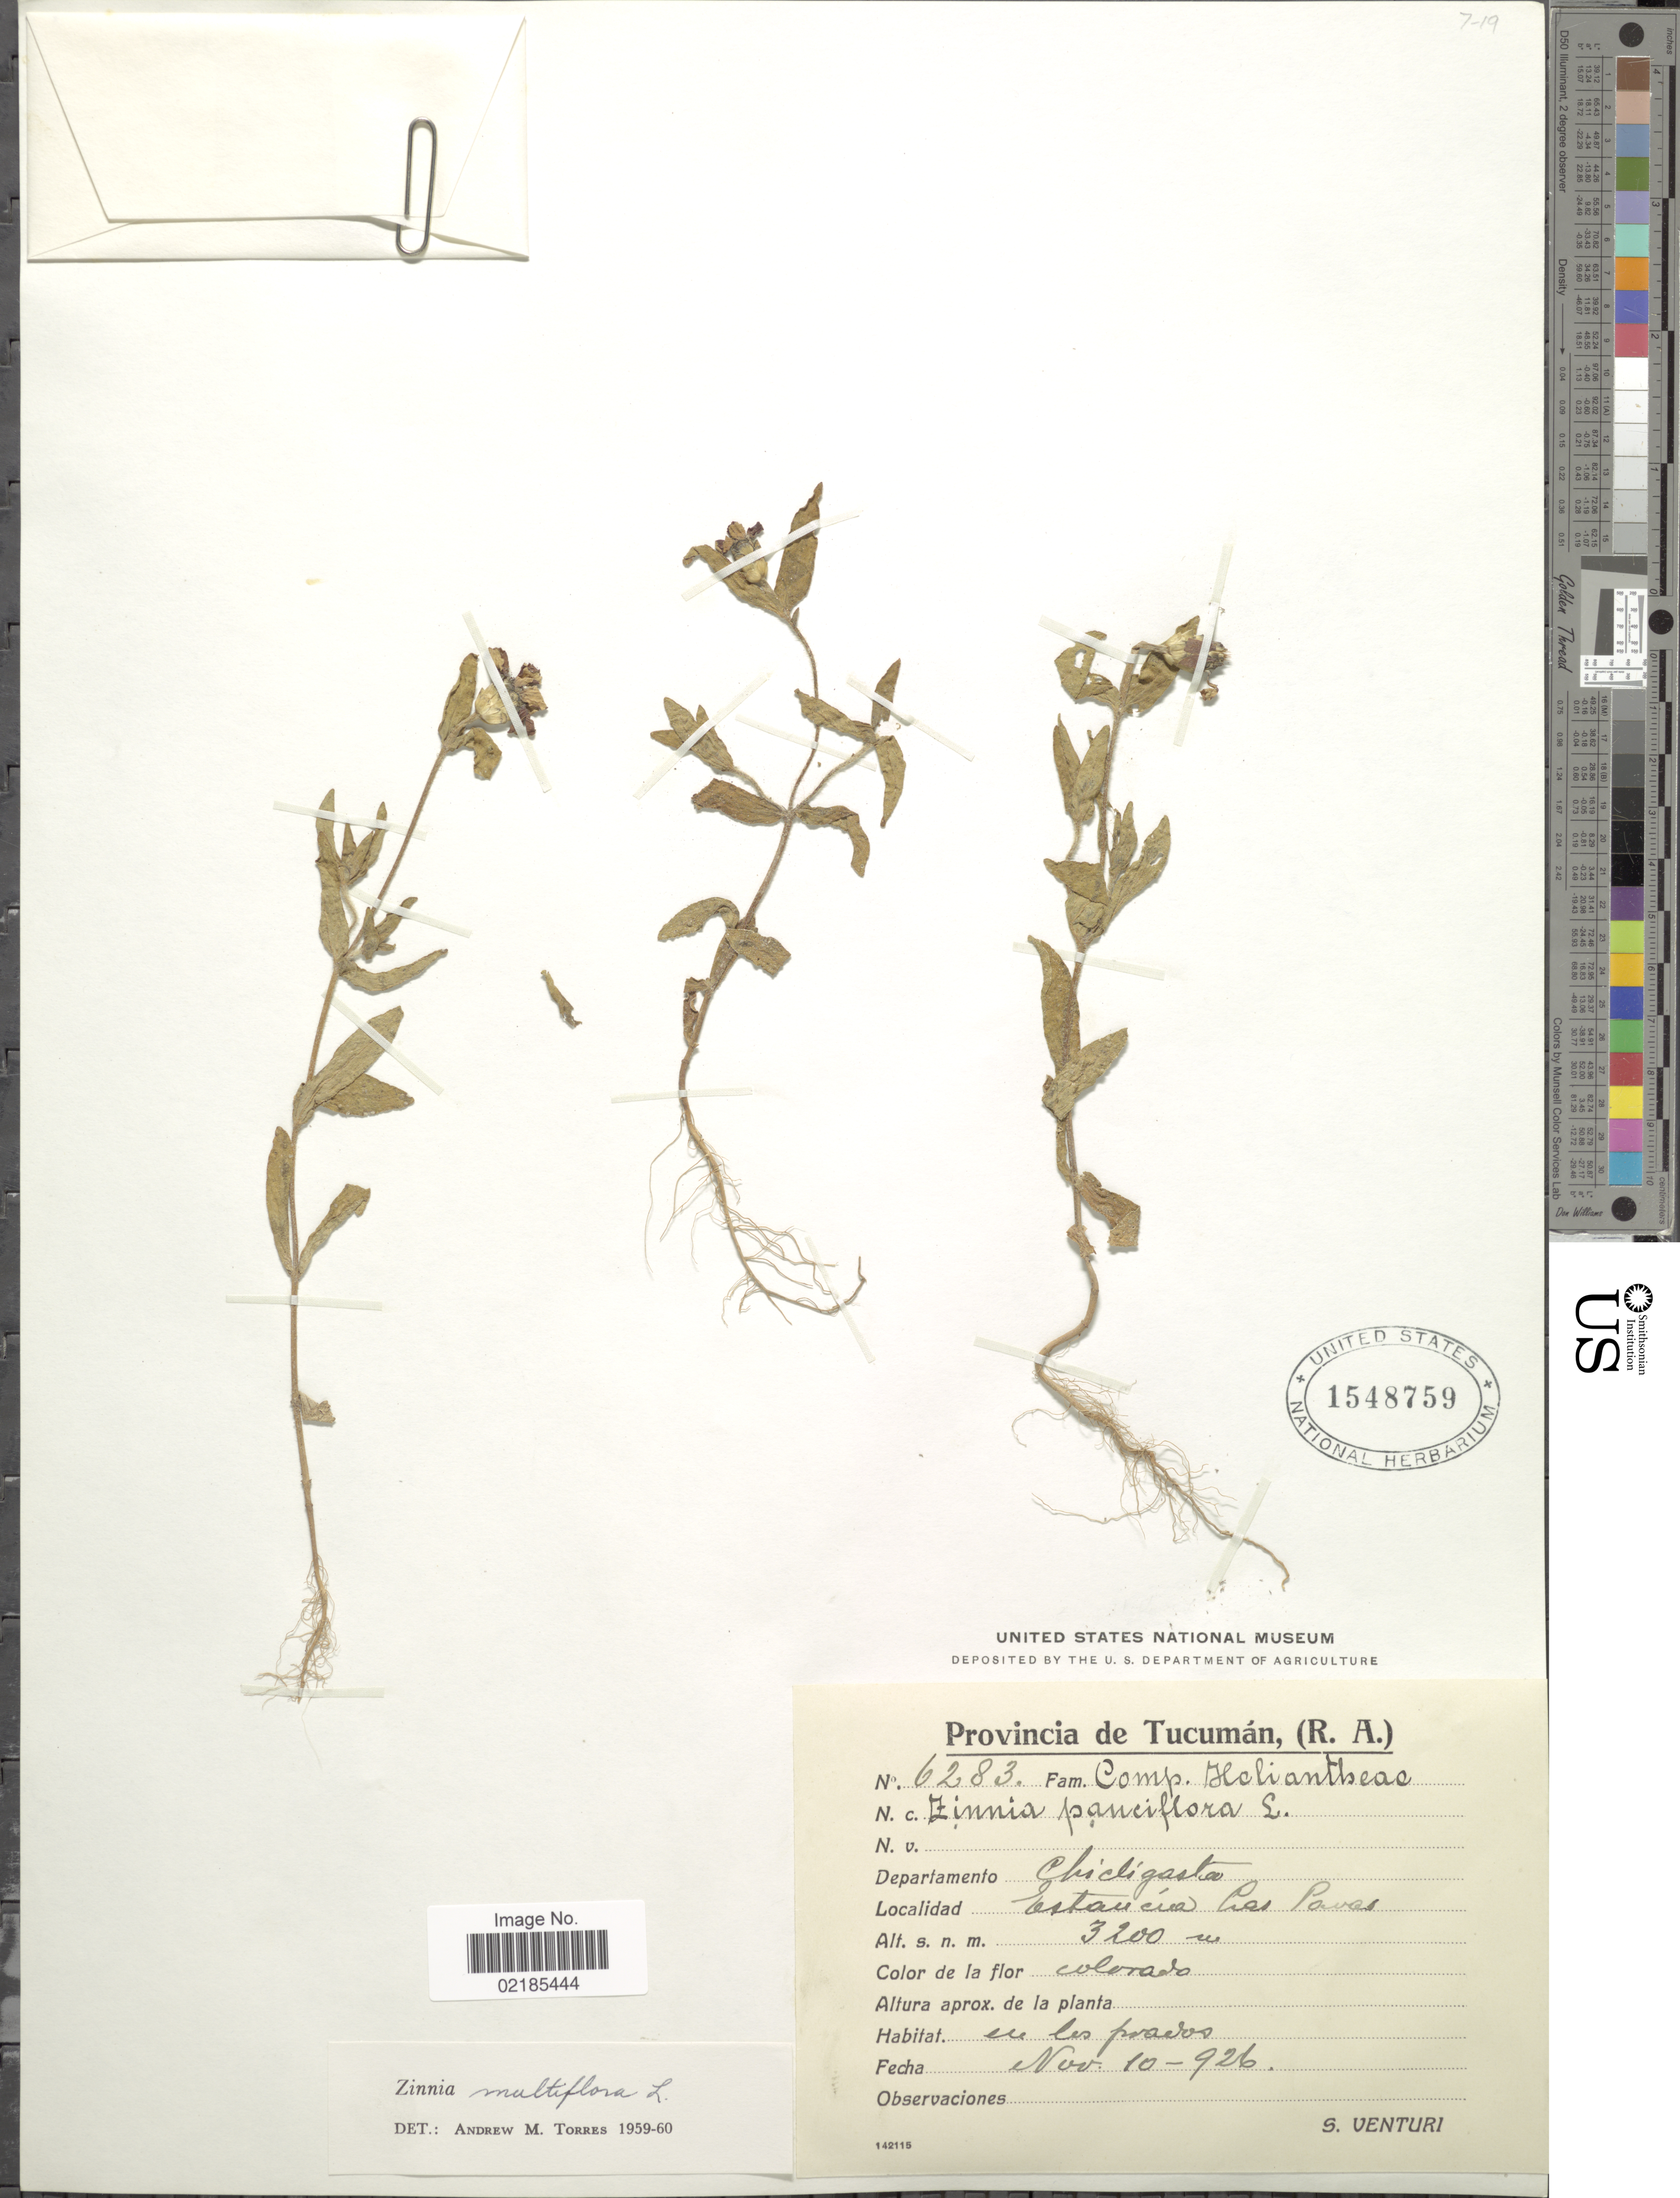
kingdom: Plantae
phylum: Tracheophyta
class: Magnoliopsida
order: Asterales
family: Asteraceae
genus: Zinnia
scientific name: Zinnia multiflora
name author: L.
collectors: S. Venturi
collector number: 6283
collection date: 1926-11-10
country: Argentina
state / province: Tucuman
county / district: Chicligasta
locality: Estancia Las Pavas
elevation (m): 3200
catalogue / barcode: US 1548759